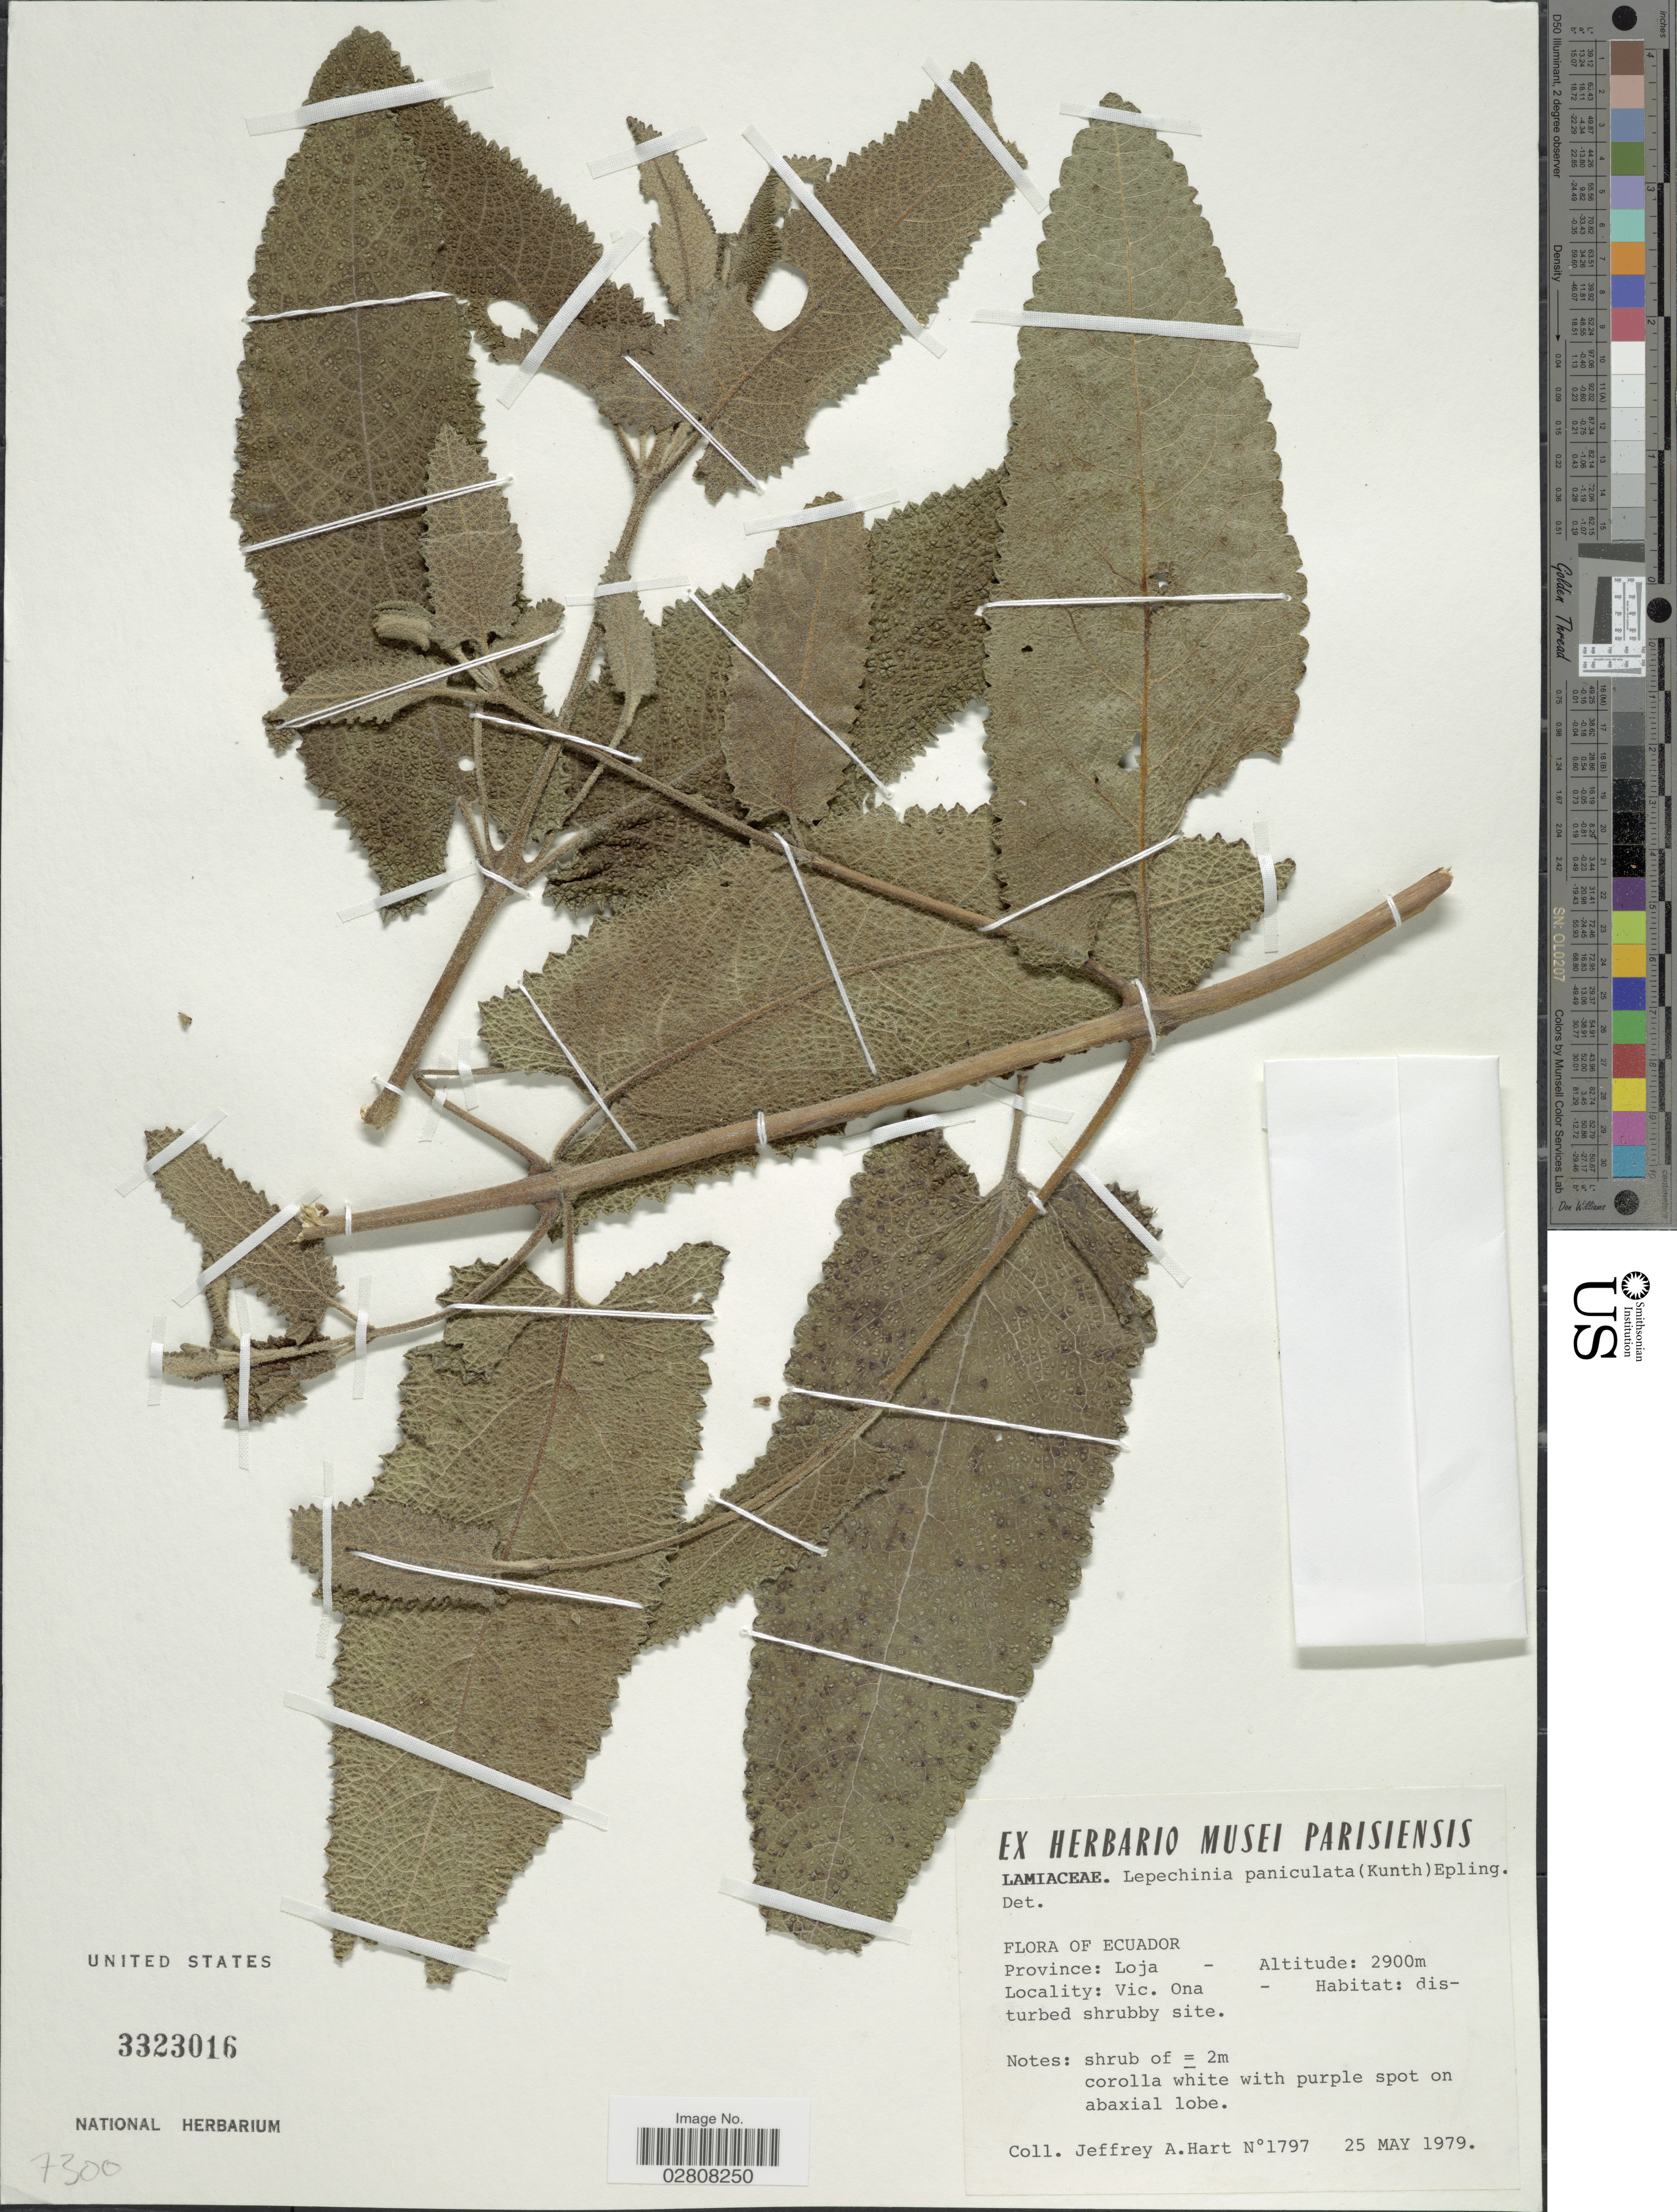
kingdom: Plantae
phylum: Tracheophyta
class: Magnoliopsida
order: Lamiales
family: Lamiaceae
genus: Lepechinia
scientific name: Lepechinia paniculata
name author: (Kunth) Epling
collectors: J. A. Hart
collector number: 1797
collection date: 1979-05-25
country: Ecuador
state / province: Loja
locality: Province: Loja. Vic. Ona.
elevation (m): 2900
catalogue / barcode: US 3323016